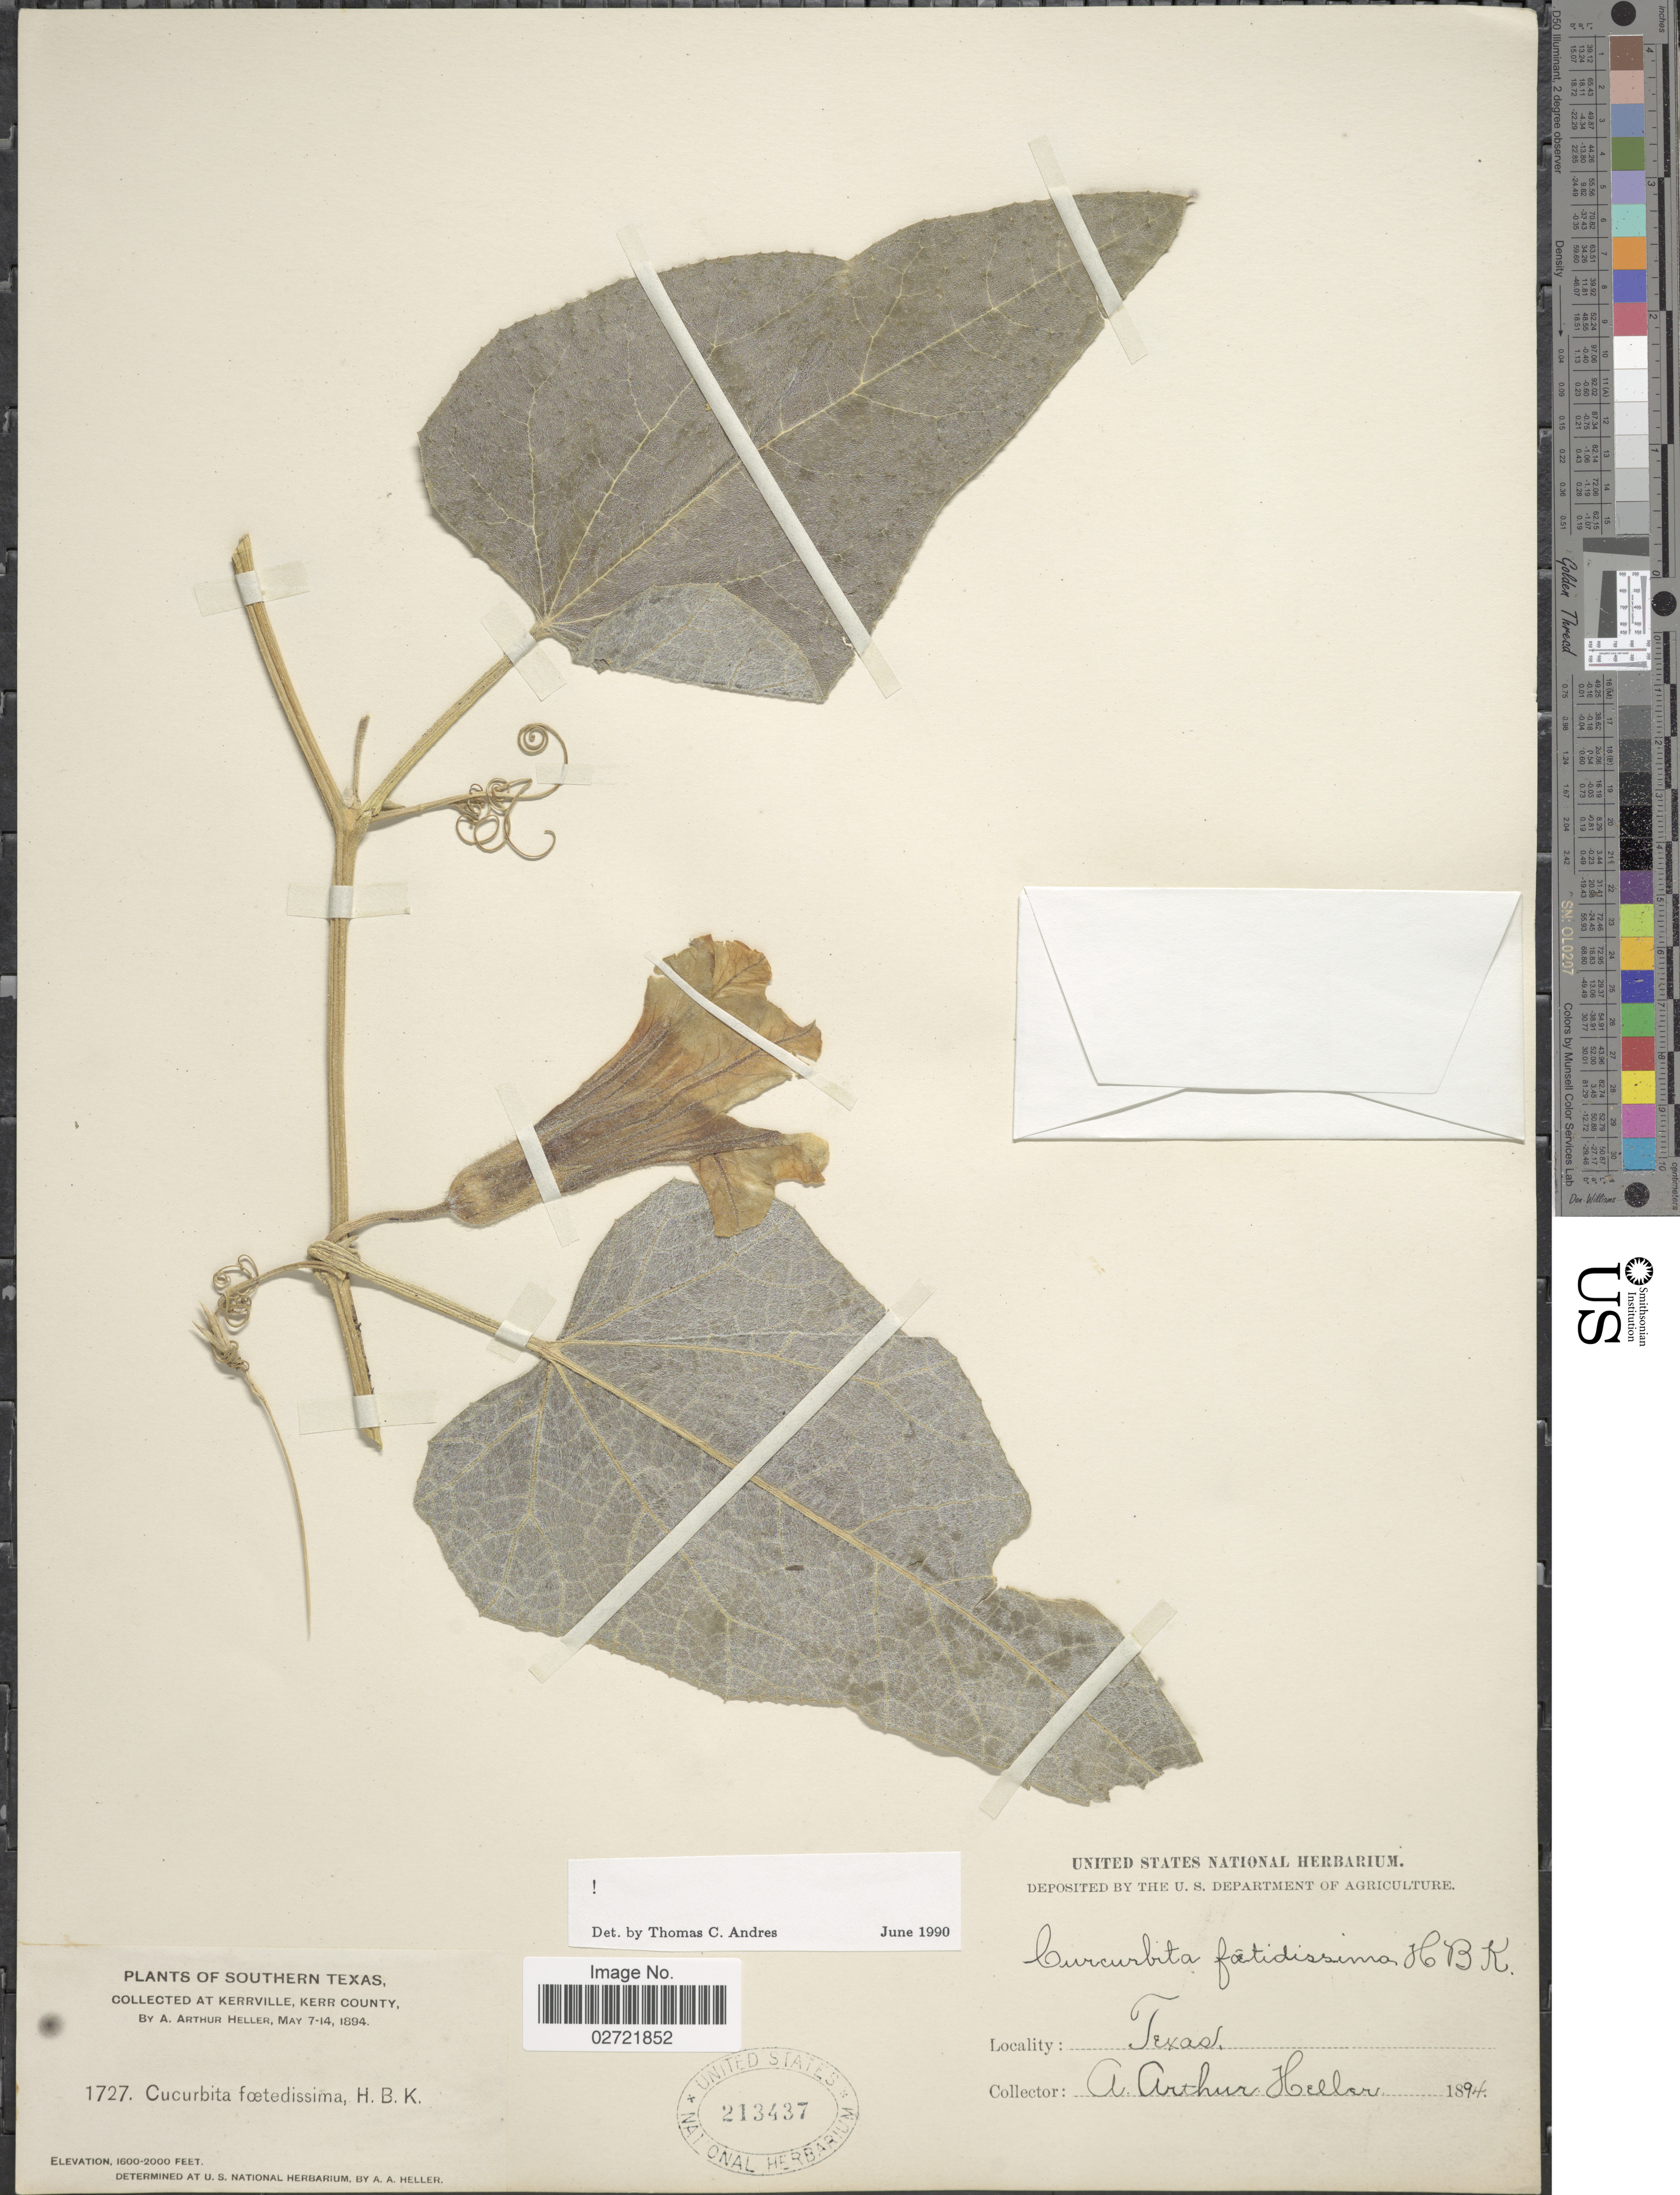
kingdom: Plantae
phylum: Tracheophyta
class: Magnoliopsida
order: Cucurbitales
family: Cucurbitaceae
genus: Cucurbita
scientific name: Cucurbita foetidissima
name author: Kunth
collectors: A. A. Heller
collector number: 1727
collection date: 1894-05-07/1894-05-14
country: United States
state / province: Texas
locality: Southern Texas, At Kerrville, Kerr County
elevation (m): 488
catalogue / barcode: US 213437